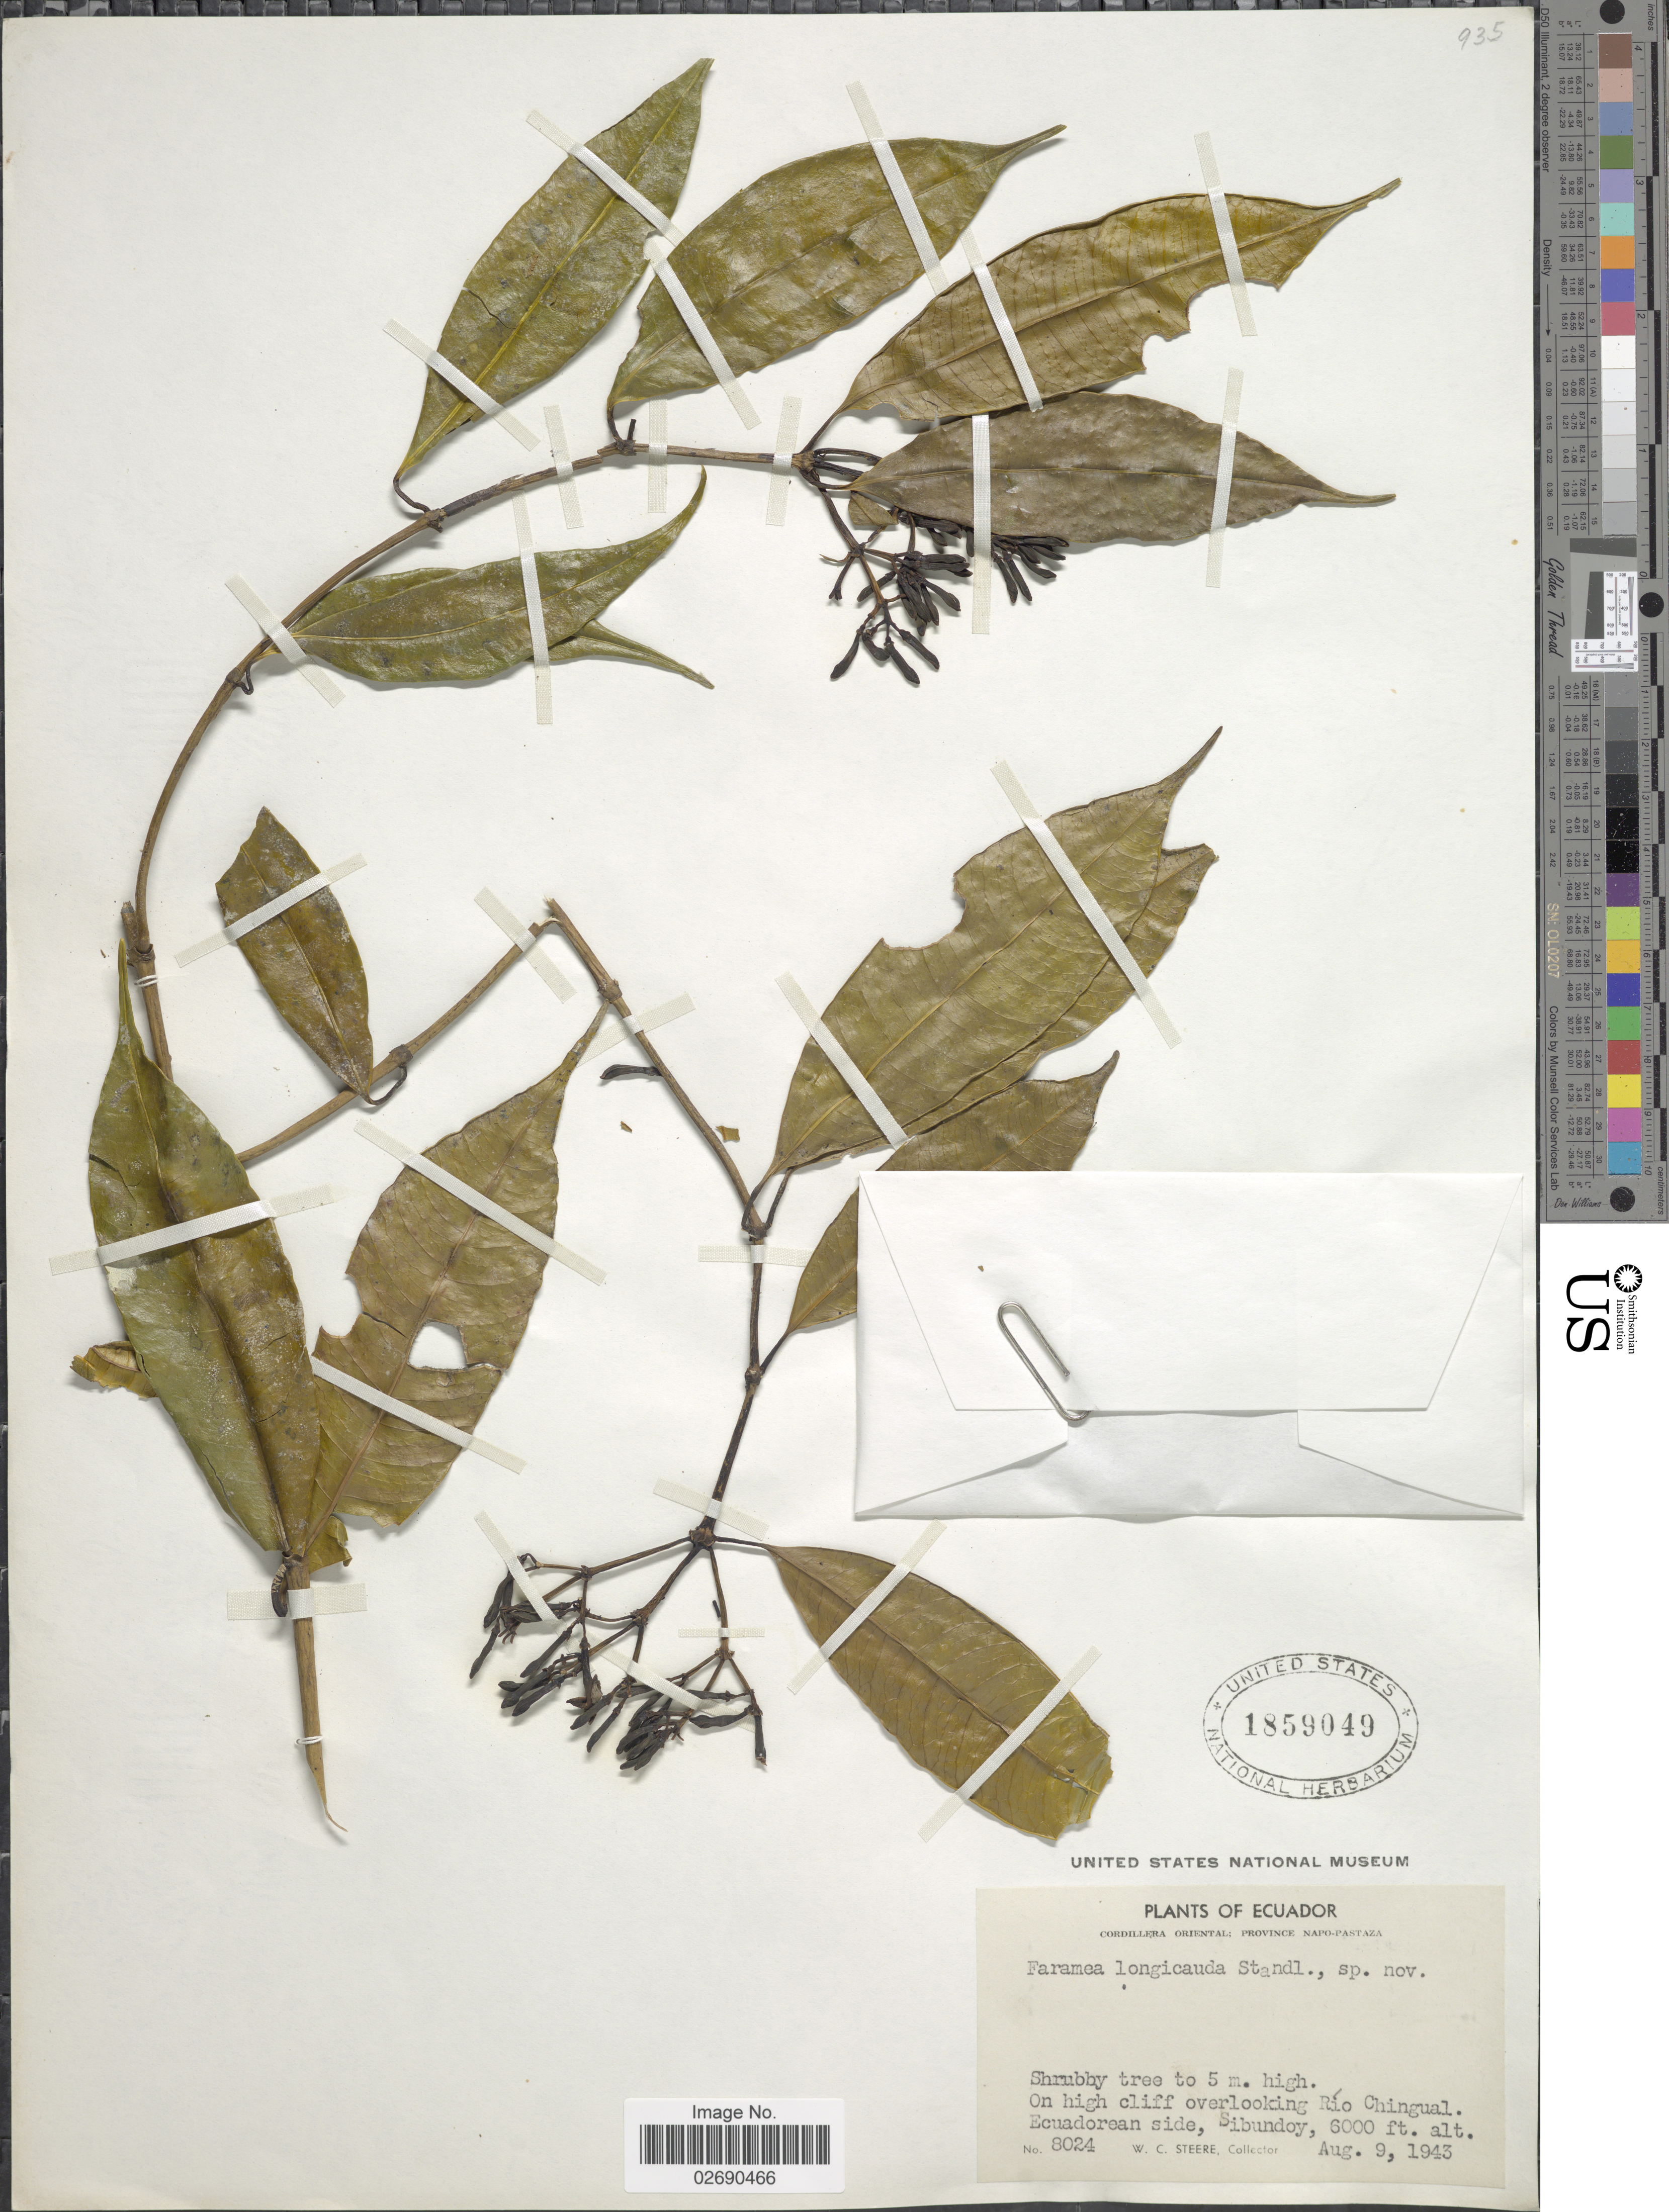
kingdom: Plantae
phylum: Tracheophyta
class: Magnoliopsida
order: Gentianales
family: Rubiaceae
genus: Faramea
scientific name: Faramea longicauda Standl. sp. nov. ined.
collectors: W. C. Steere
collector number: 8024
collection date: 1943-08-09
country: Ecuador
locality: Cordillera Oriental, Province Napo-Pastaza, on high cliff overlooking Rio Chingual, Ecuadorian side, Sibundoy.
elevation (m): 1829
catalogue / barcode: US 1859049